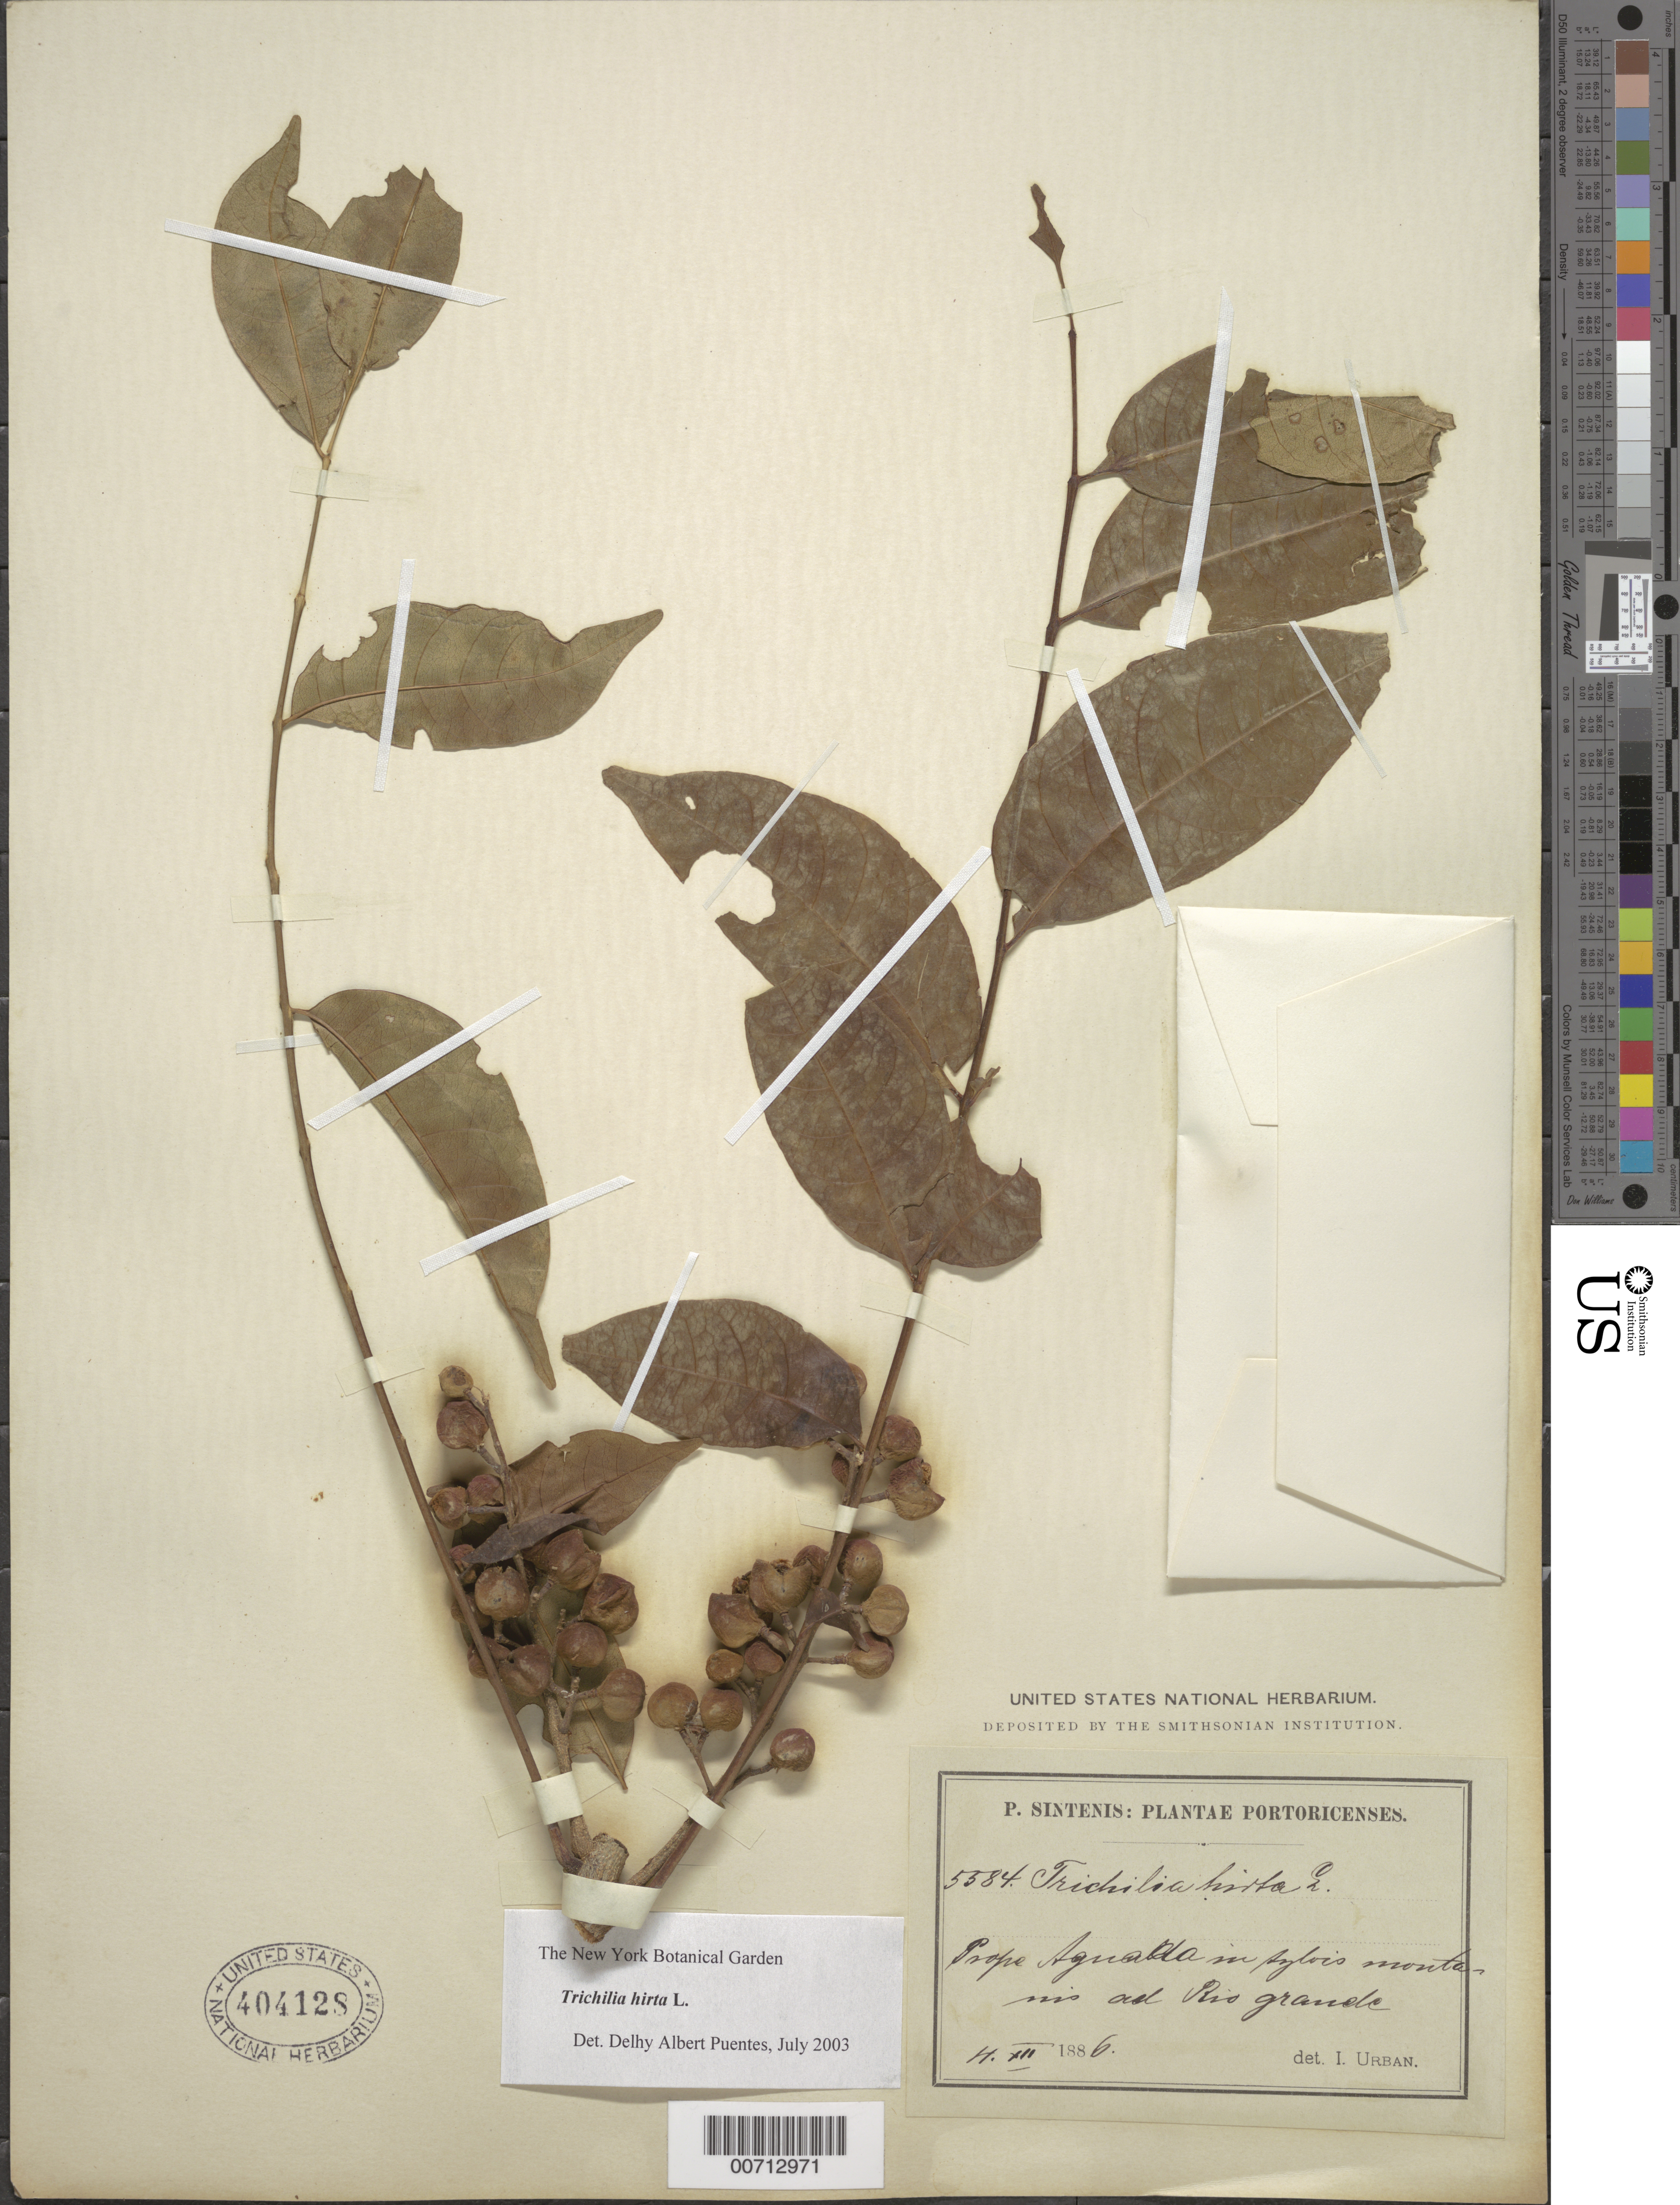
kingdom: Plantae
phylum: Tracheophyta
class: Magnoliopsida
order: Sapindales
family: Meliaceae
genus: Trichilia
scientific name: Trichilia hirta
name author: L.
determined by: Urban, Ignatz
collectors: P. Sintenis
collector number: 5584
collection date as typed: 04 Dec 1886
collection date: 1886-12-04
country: Puerto Rico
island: Greater Antilles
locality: Prope Aguada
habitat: In sylvis montanis ad Rio Grande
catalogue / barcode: US 404128